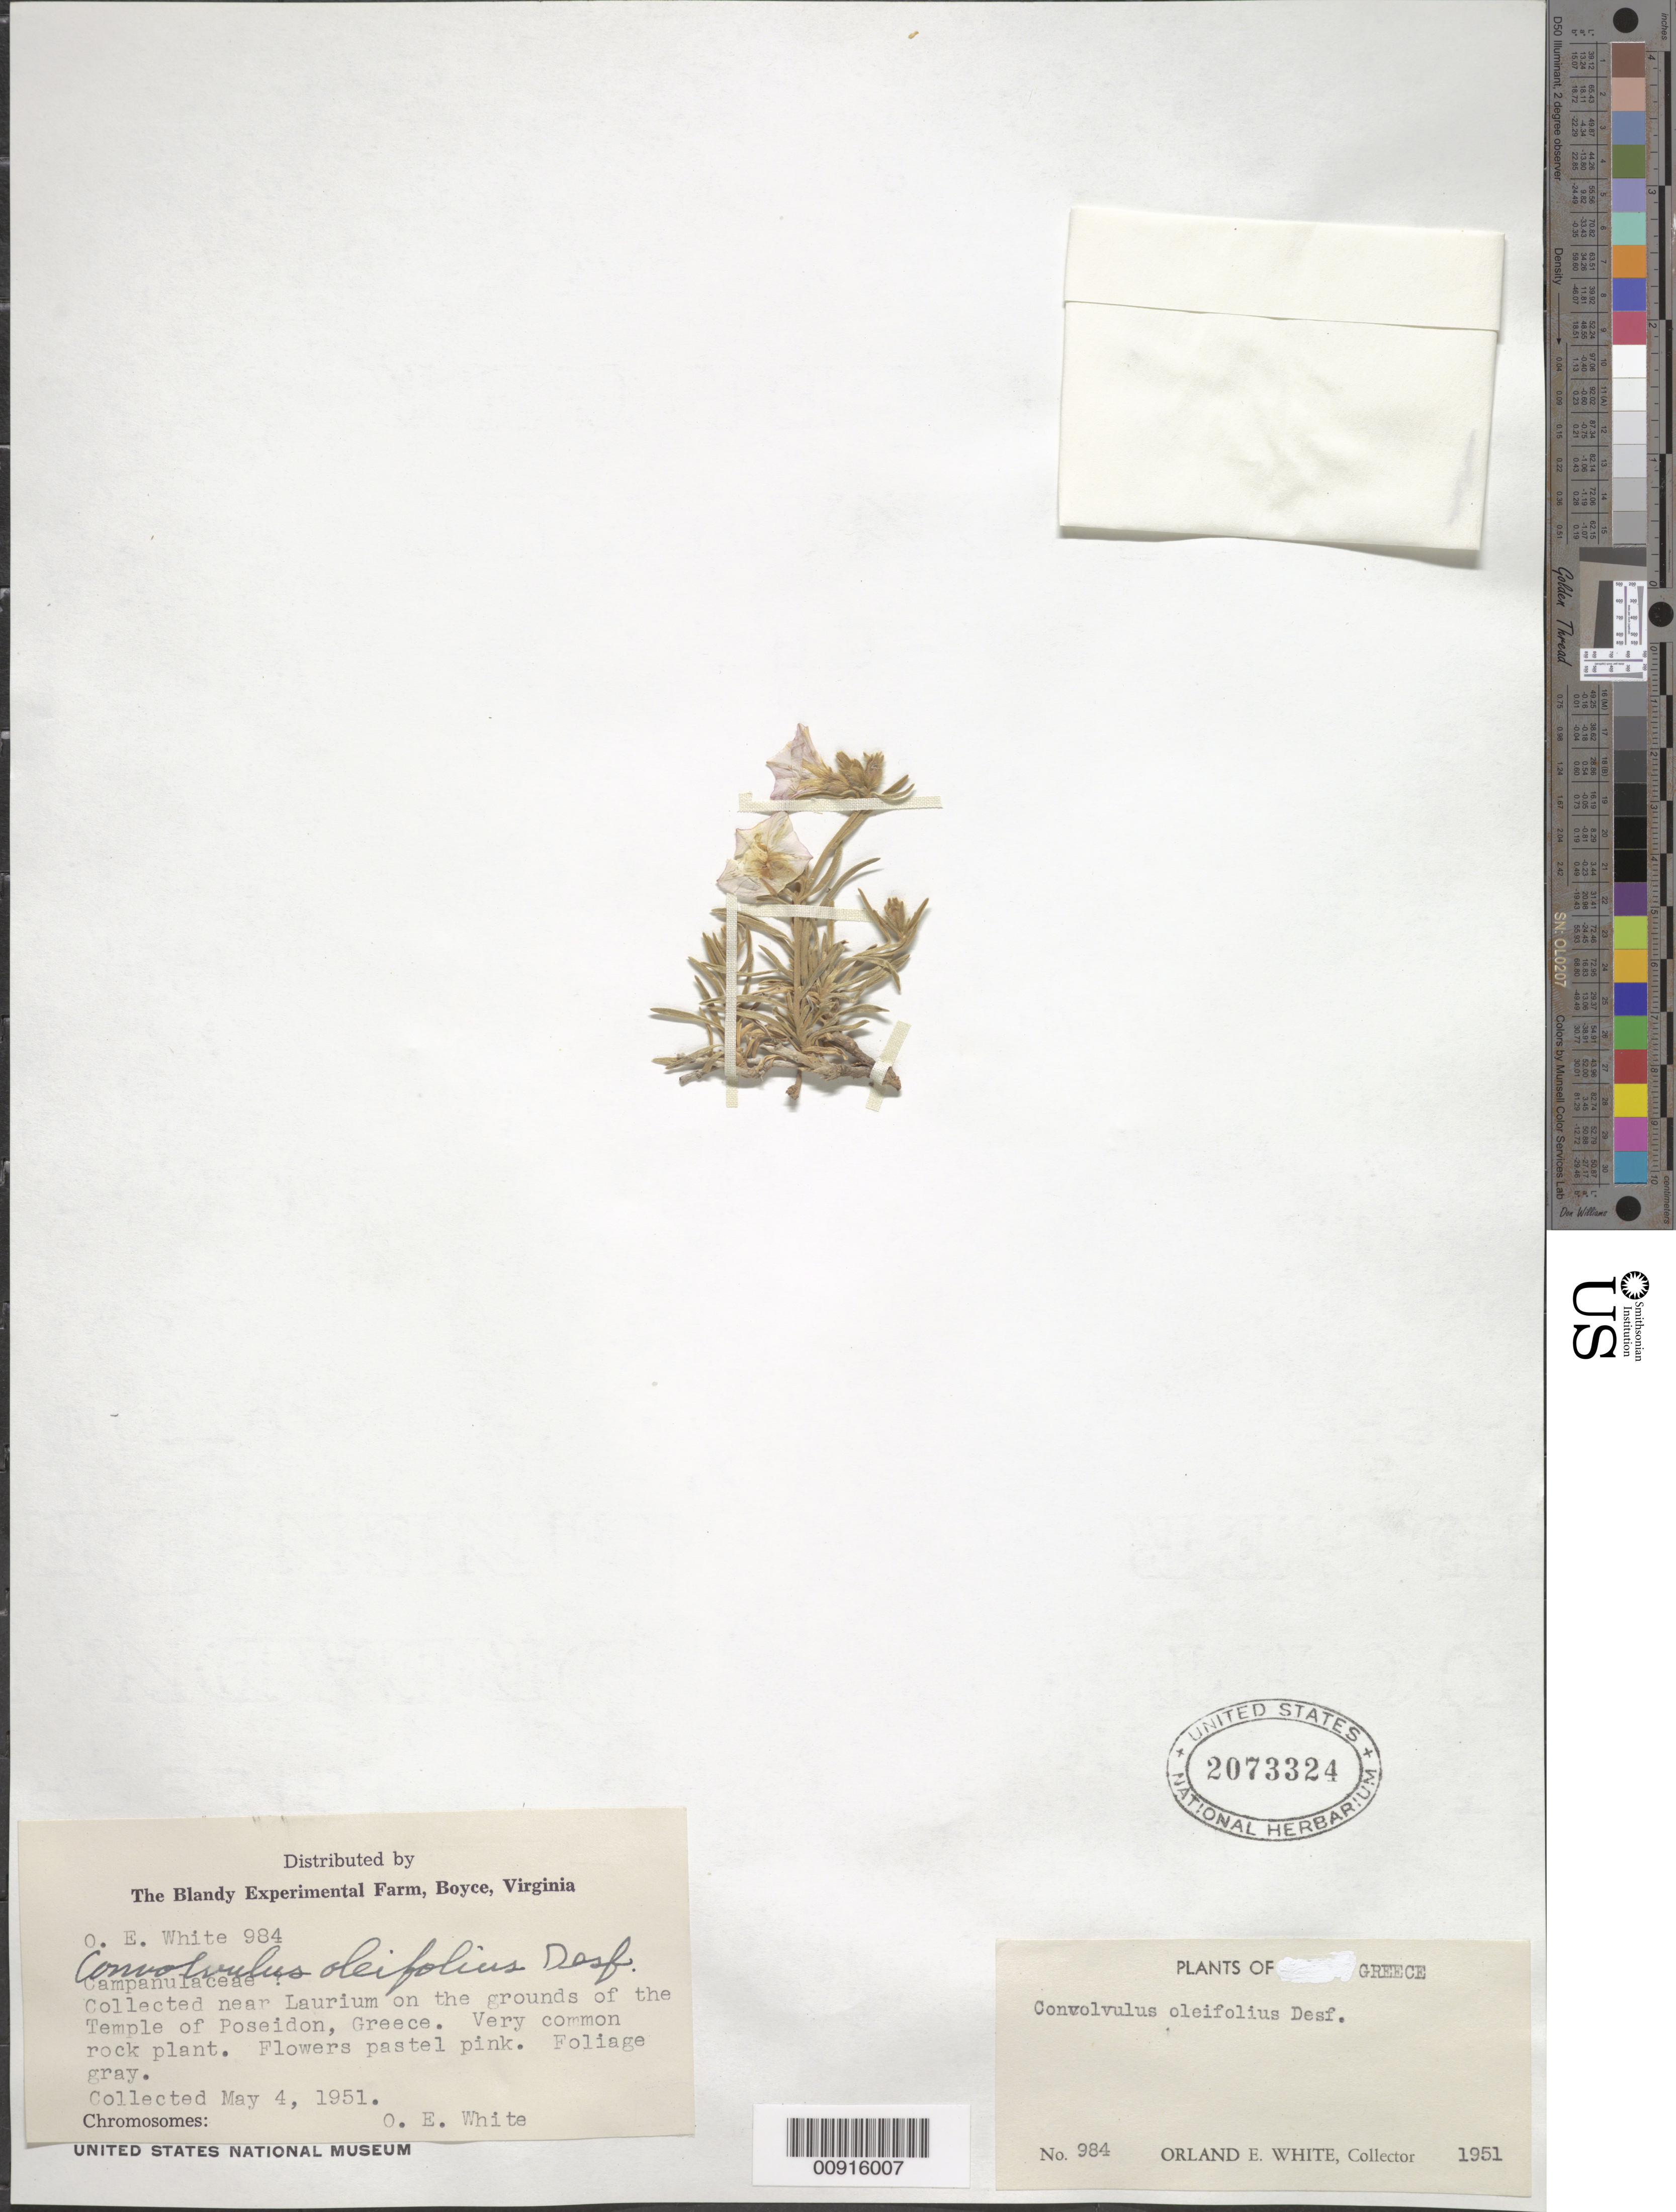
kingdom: Plantae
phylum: Tracheophyta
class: Magnoliopsida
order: Solanales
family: Convolvulaceae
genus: Convolvulus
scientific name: Convolvulus oleifolius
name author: Desr.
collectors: O. E. White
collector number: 984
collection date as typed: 04 May 1951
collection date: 1951-05-04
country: Greece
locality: Collected near Laurium on the grounds of the Temple of Poseidon, Greece.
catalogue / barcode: US 2073324